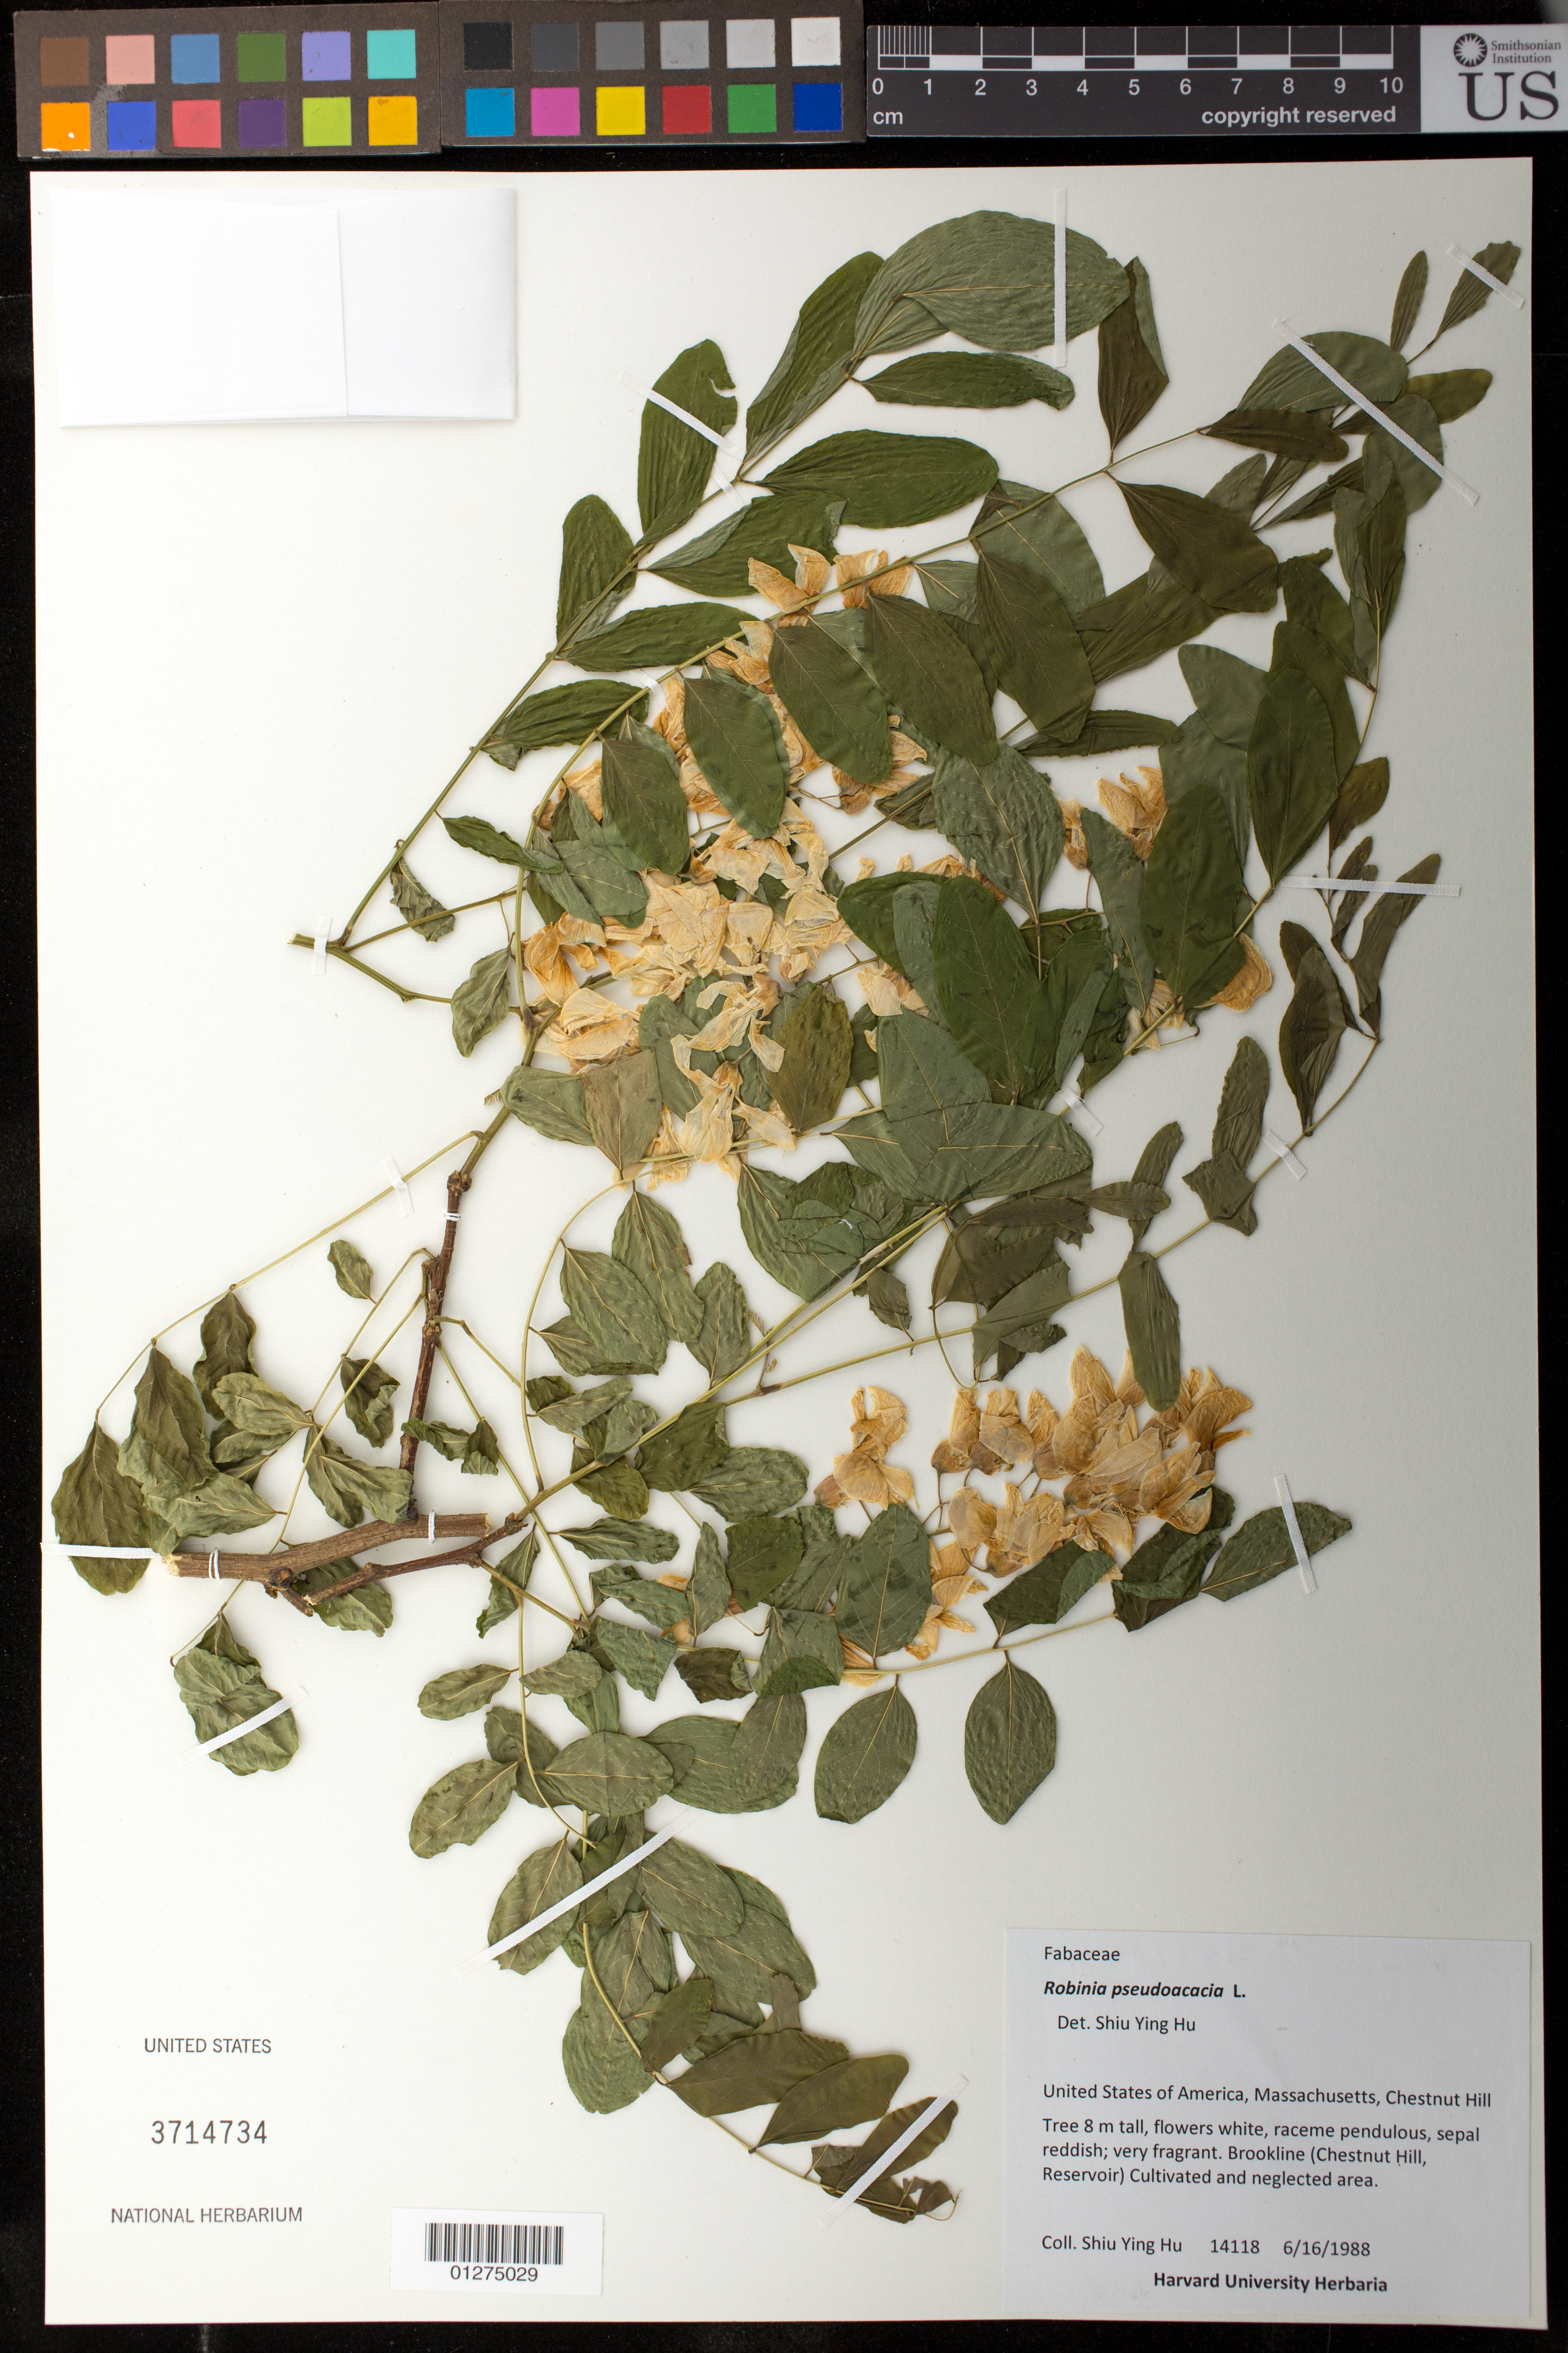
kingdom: Plantae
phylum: Tracheophyta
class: Magnoliopsida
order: Fabales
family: Fabaceae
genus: Robinia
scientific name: Robinia pseudoacacia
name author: L.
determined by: Hu, S. Y.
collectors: S. Y. Hu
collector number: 14118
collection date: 1988-06-16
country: United States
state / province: Massachusetts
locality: Chestnut Hill, Brookline, Reservoir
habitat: cultivated and neglected area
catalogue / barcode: US 3714734